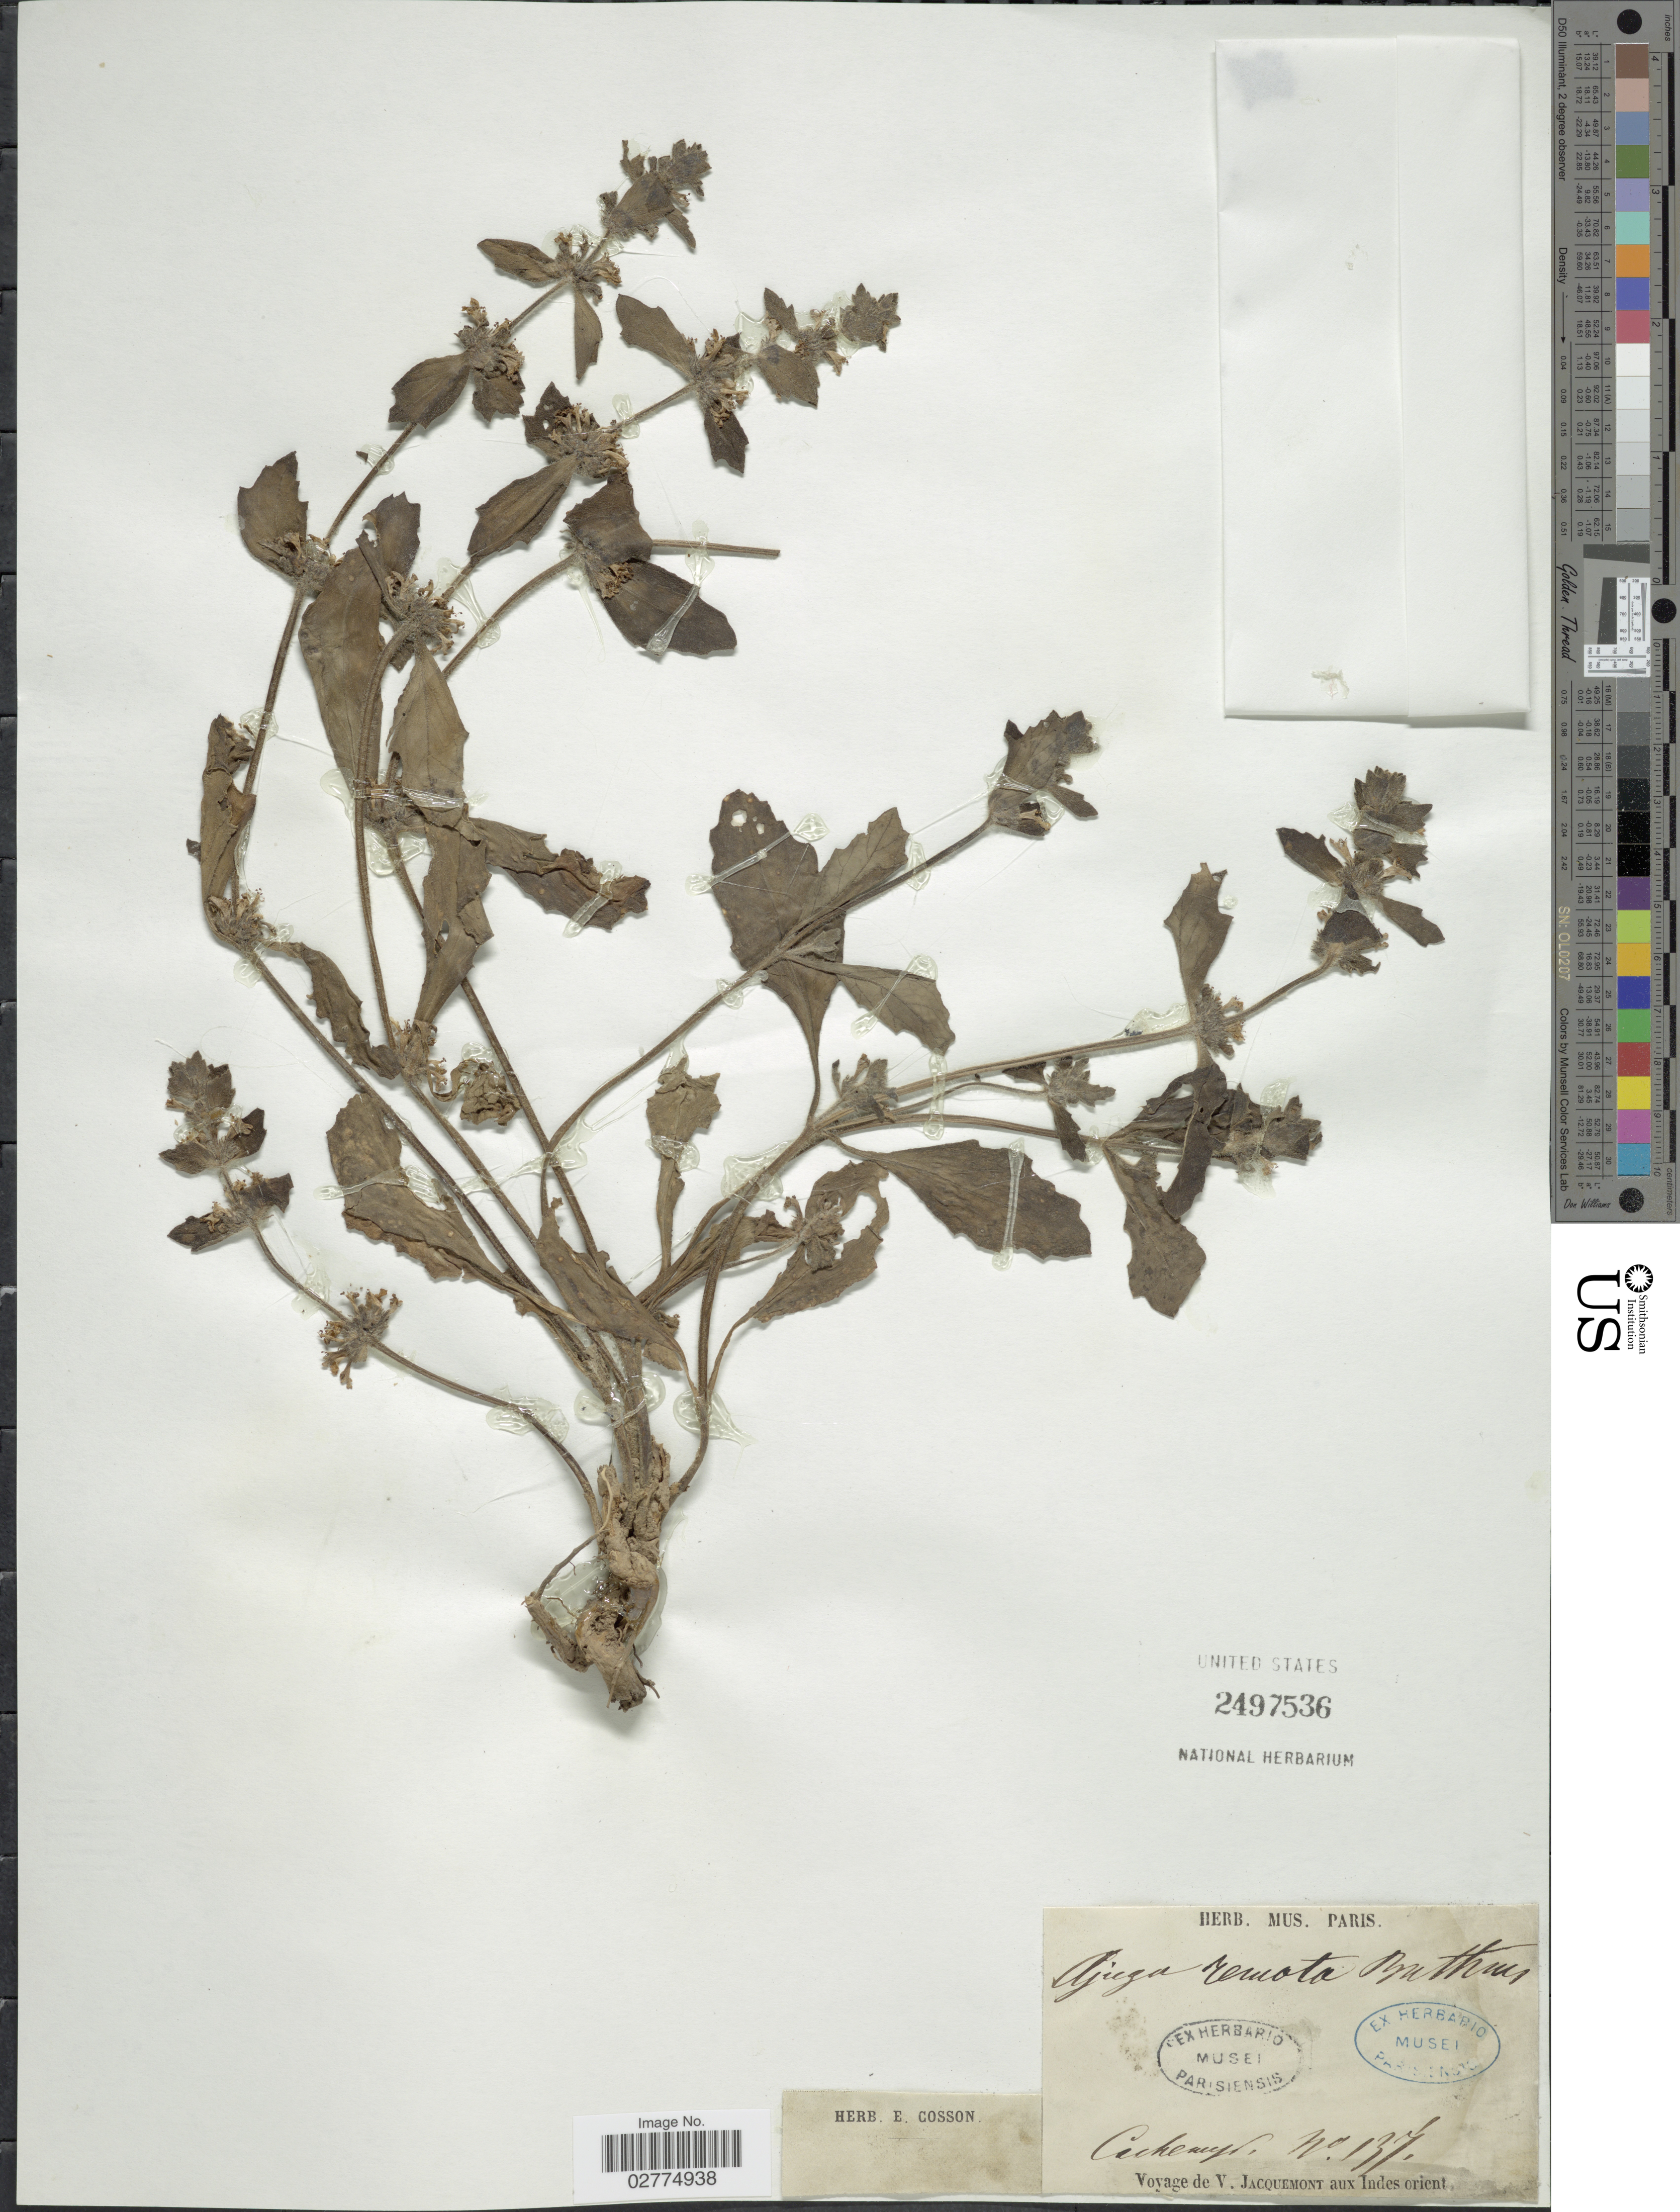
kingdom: Plantae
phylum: Tracheophyta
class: Magnoliopsida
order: Lamiales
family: Lamiaceae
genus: Ajuga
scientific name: Ajuga remota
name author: Wall. ex Benth.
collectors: V. Jacquemont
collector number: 137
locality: Cachemyr. Indes orient.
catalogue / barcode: US 2497536